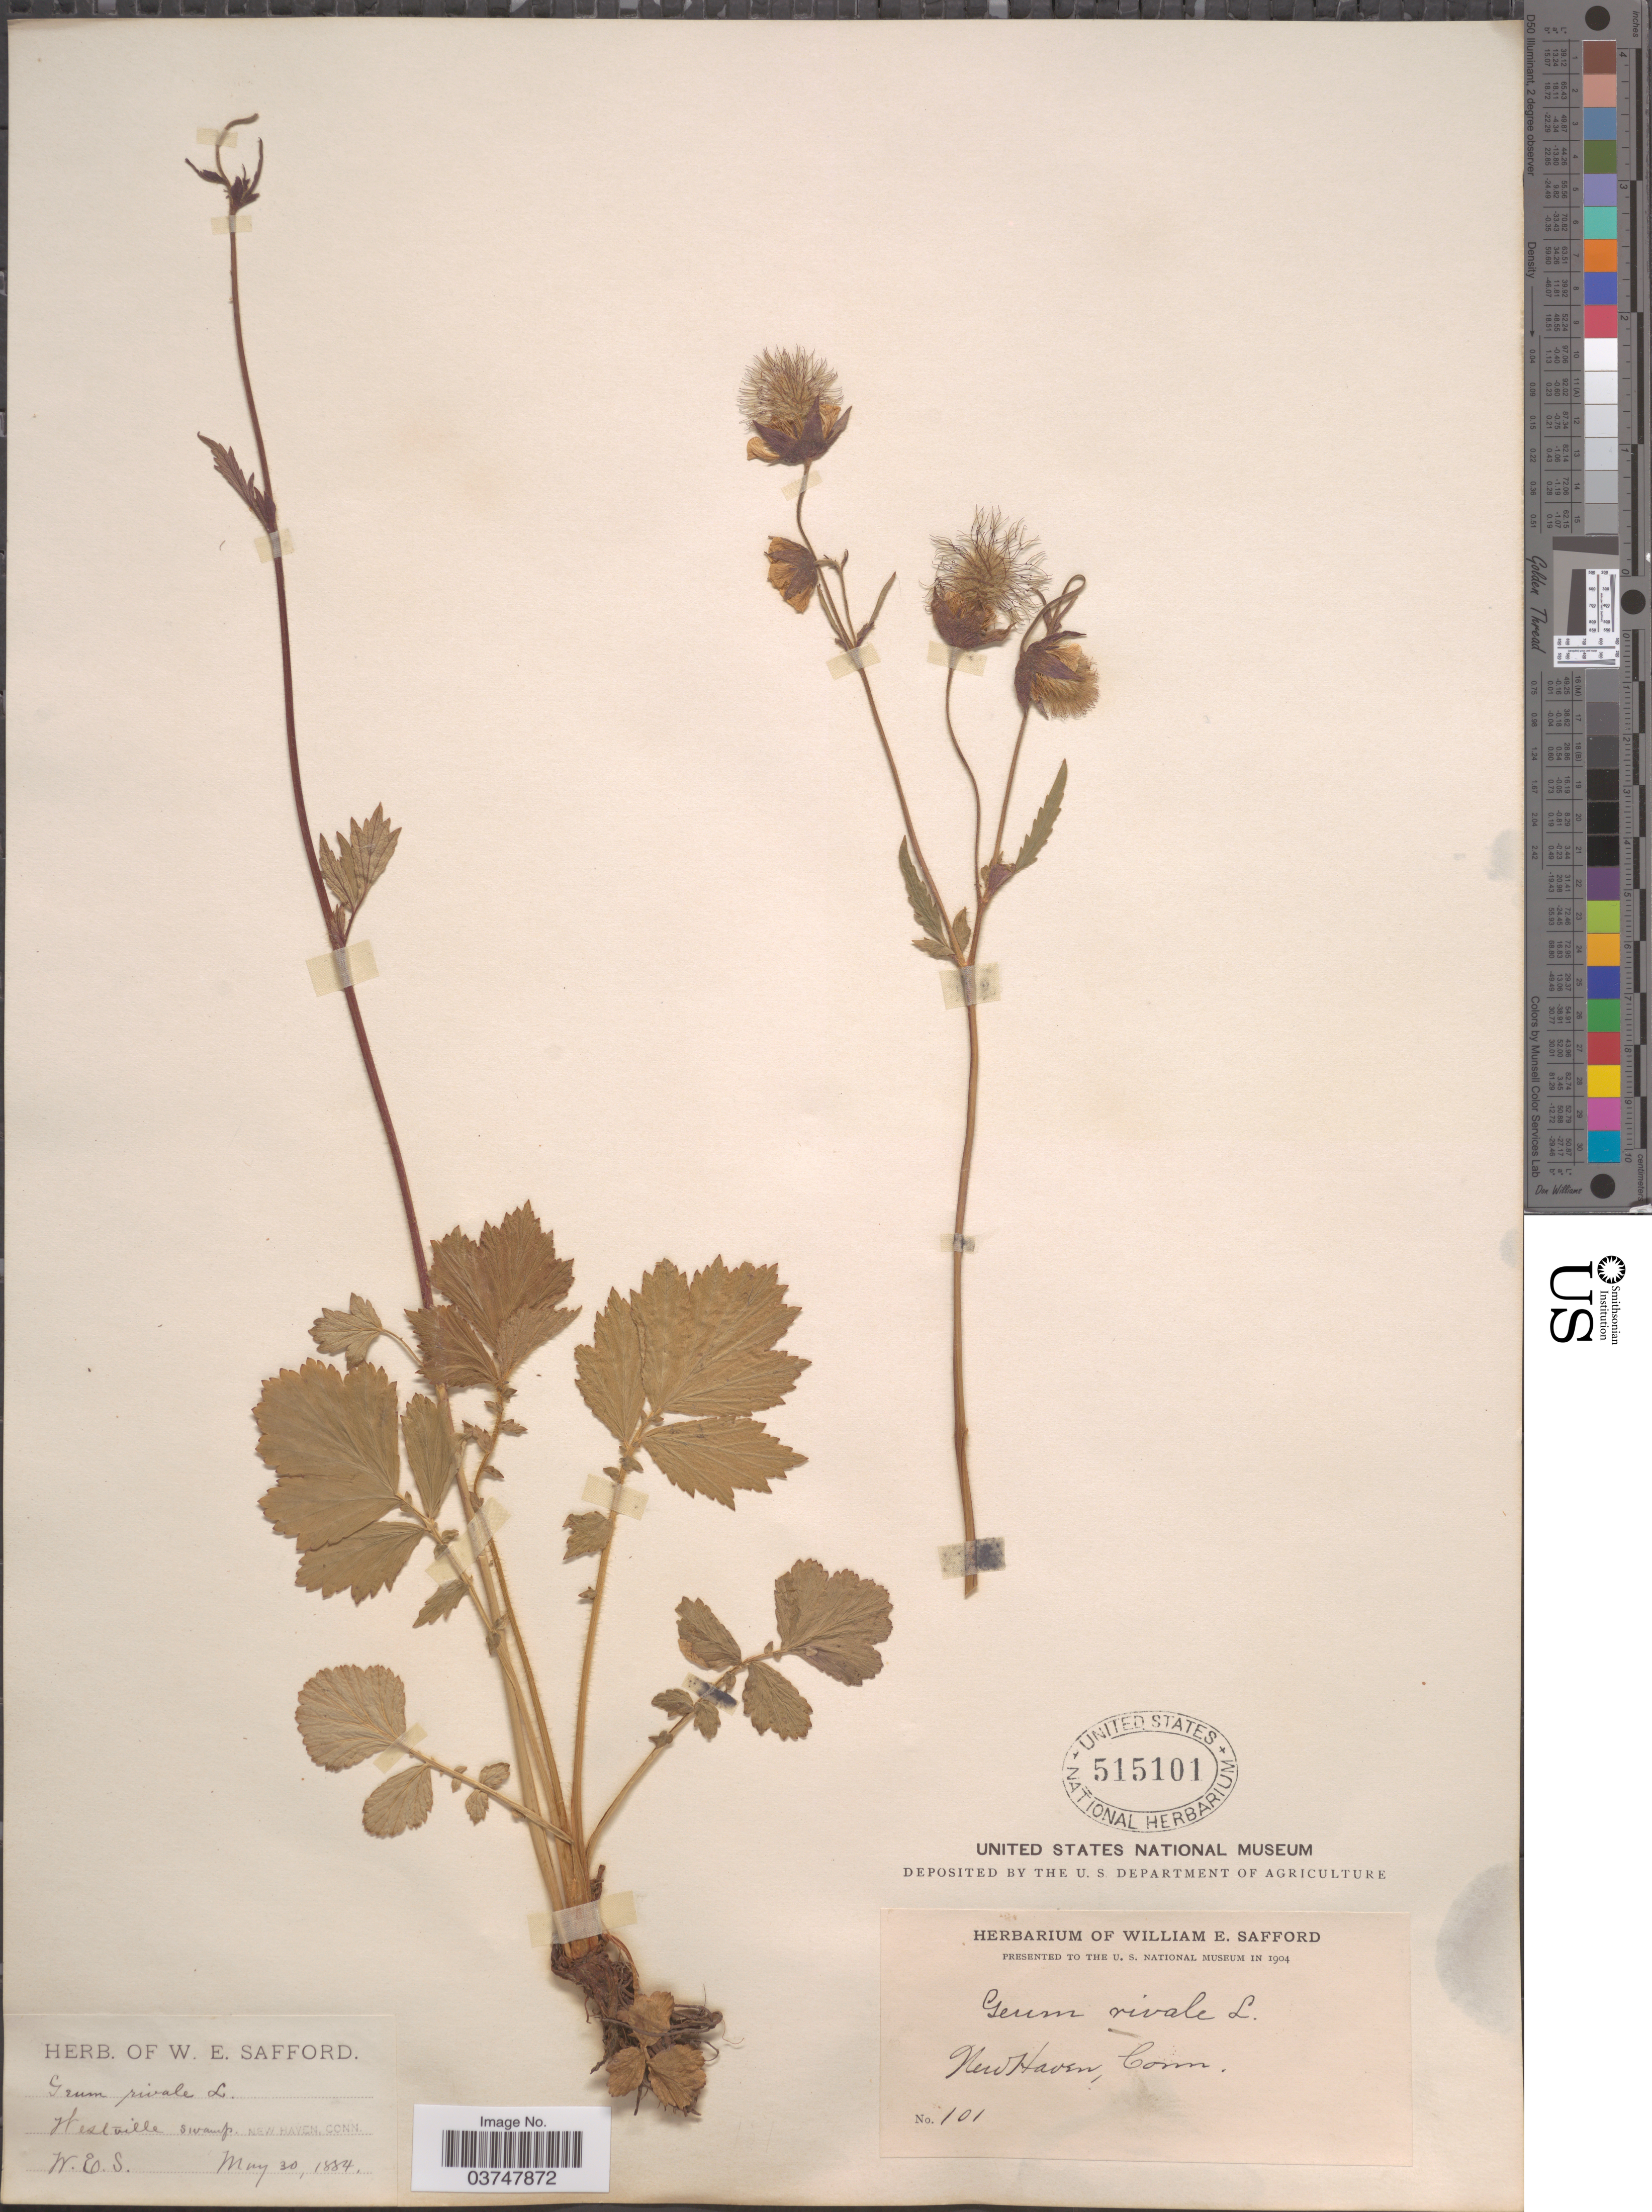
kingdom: Plantae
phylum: Tracheophyta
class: Magnoliopsida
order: Rosales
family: Rosaceae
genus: Geum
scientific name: Geum rivale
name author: L.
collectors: W. E. Safford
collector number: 101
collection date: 1884-05-30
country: United States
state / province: Connecticut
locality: New Haven. Westville swamp.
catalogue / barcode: US 515101